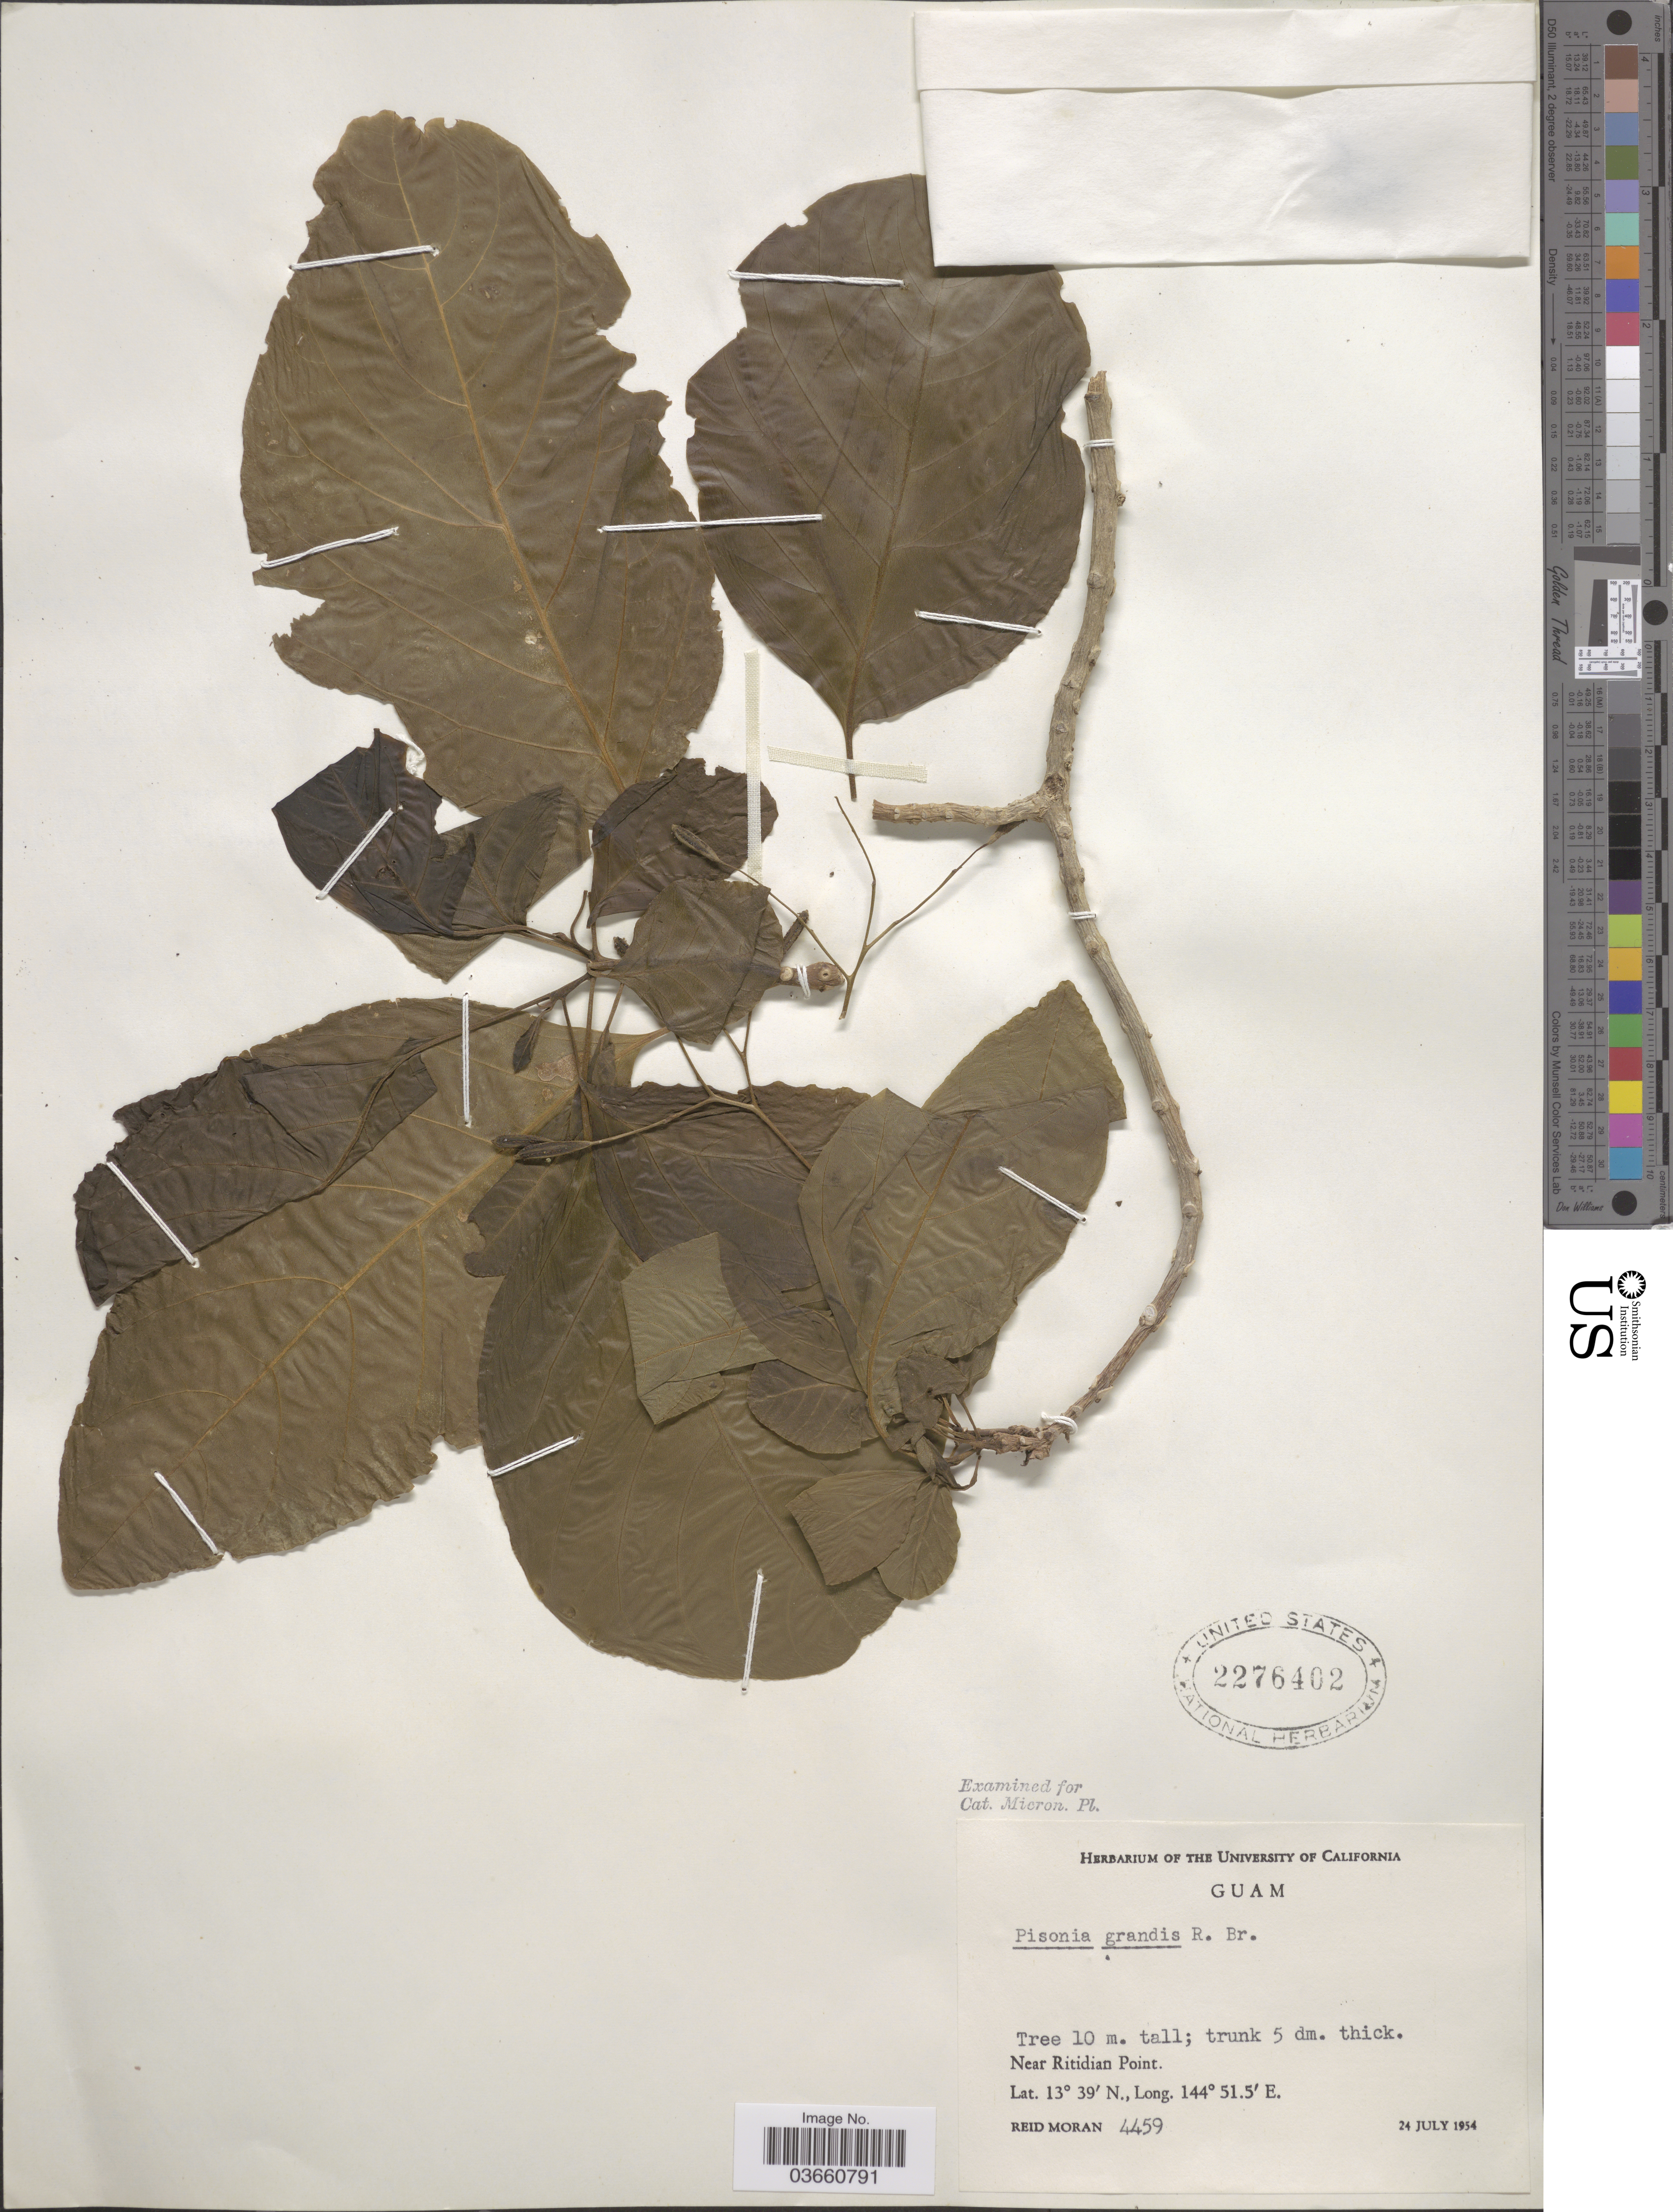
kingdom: Plantae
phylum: Tracheophyta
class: Magnoliopsida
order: Caryophyllales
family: Nyctaginaceae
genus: Pisonia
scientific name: Pisonia grandis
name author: R. Br.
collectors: R. Moran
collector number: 4459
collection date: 1954-07-24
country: Guam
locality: Near Ritidian Point.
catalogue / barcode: US 2276402